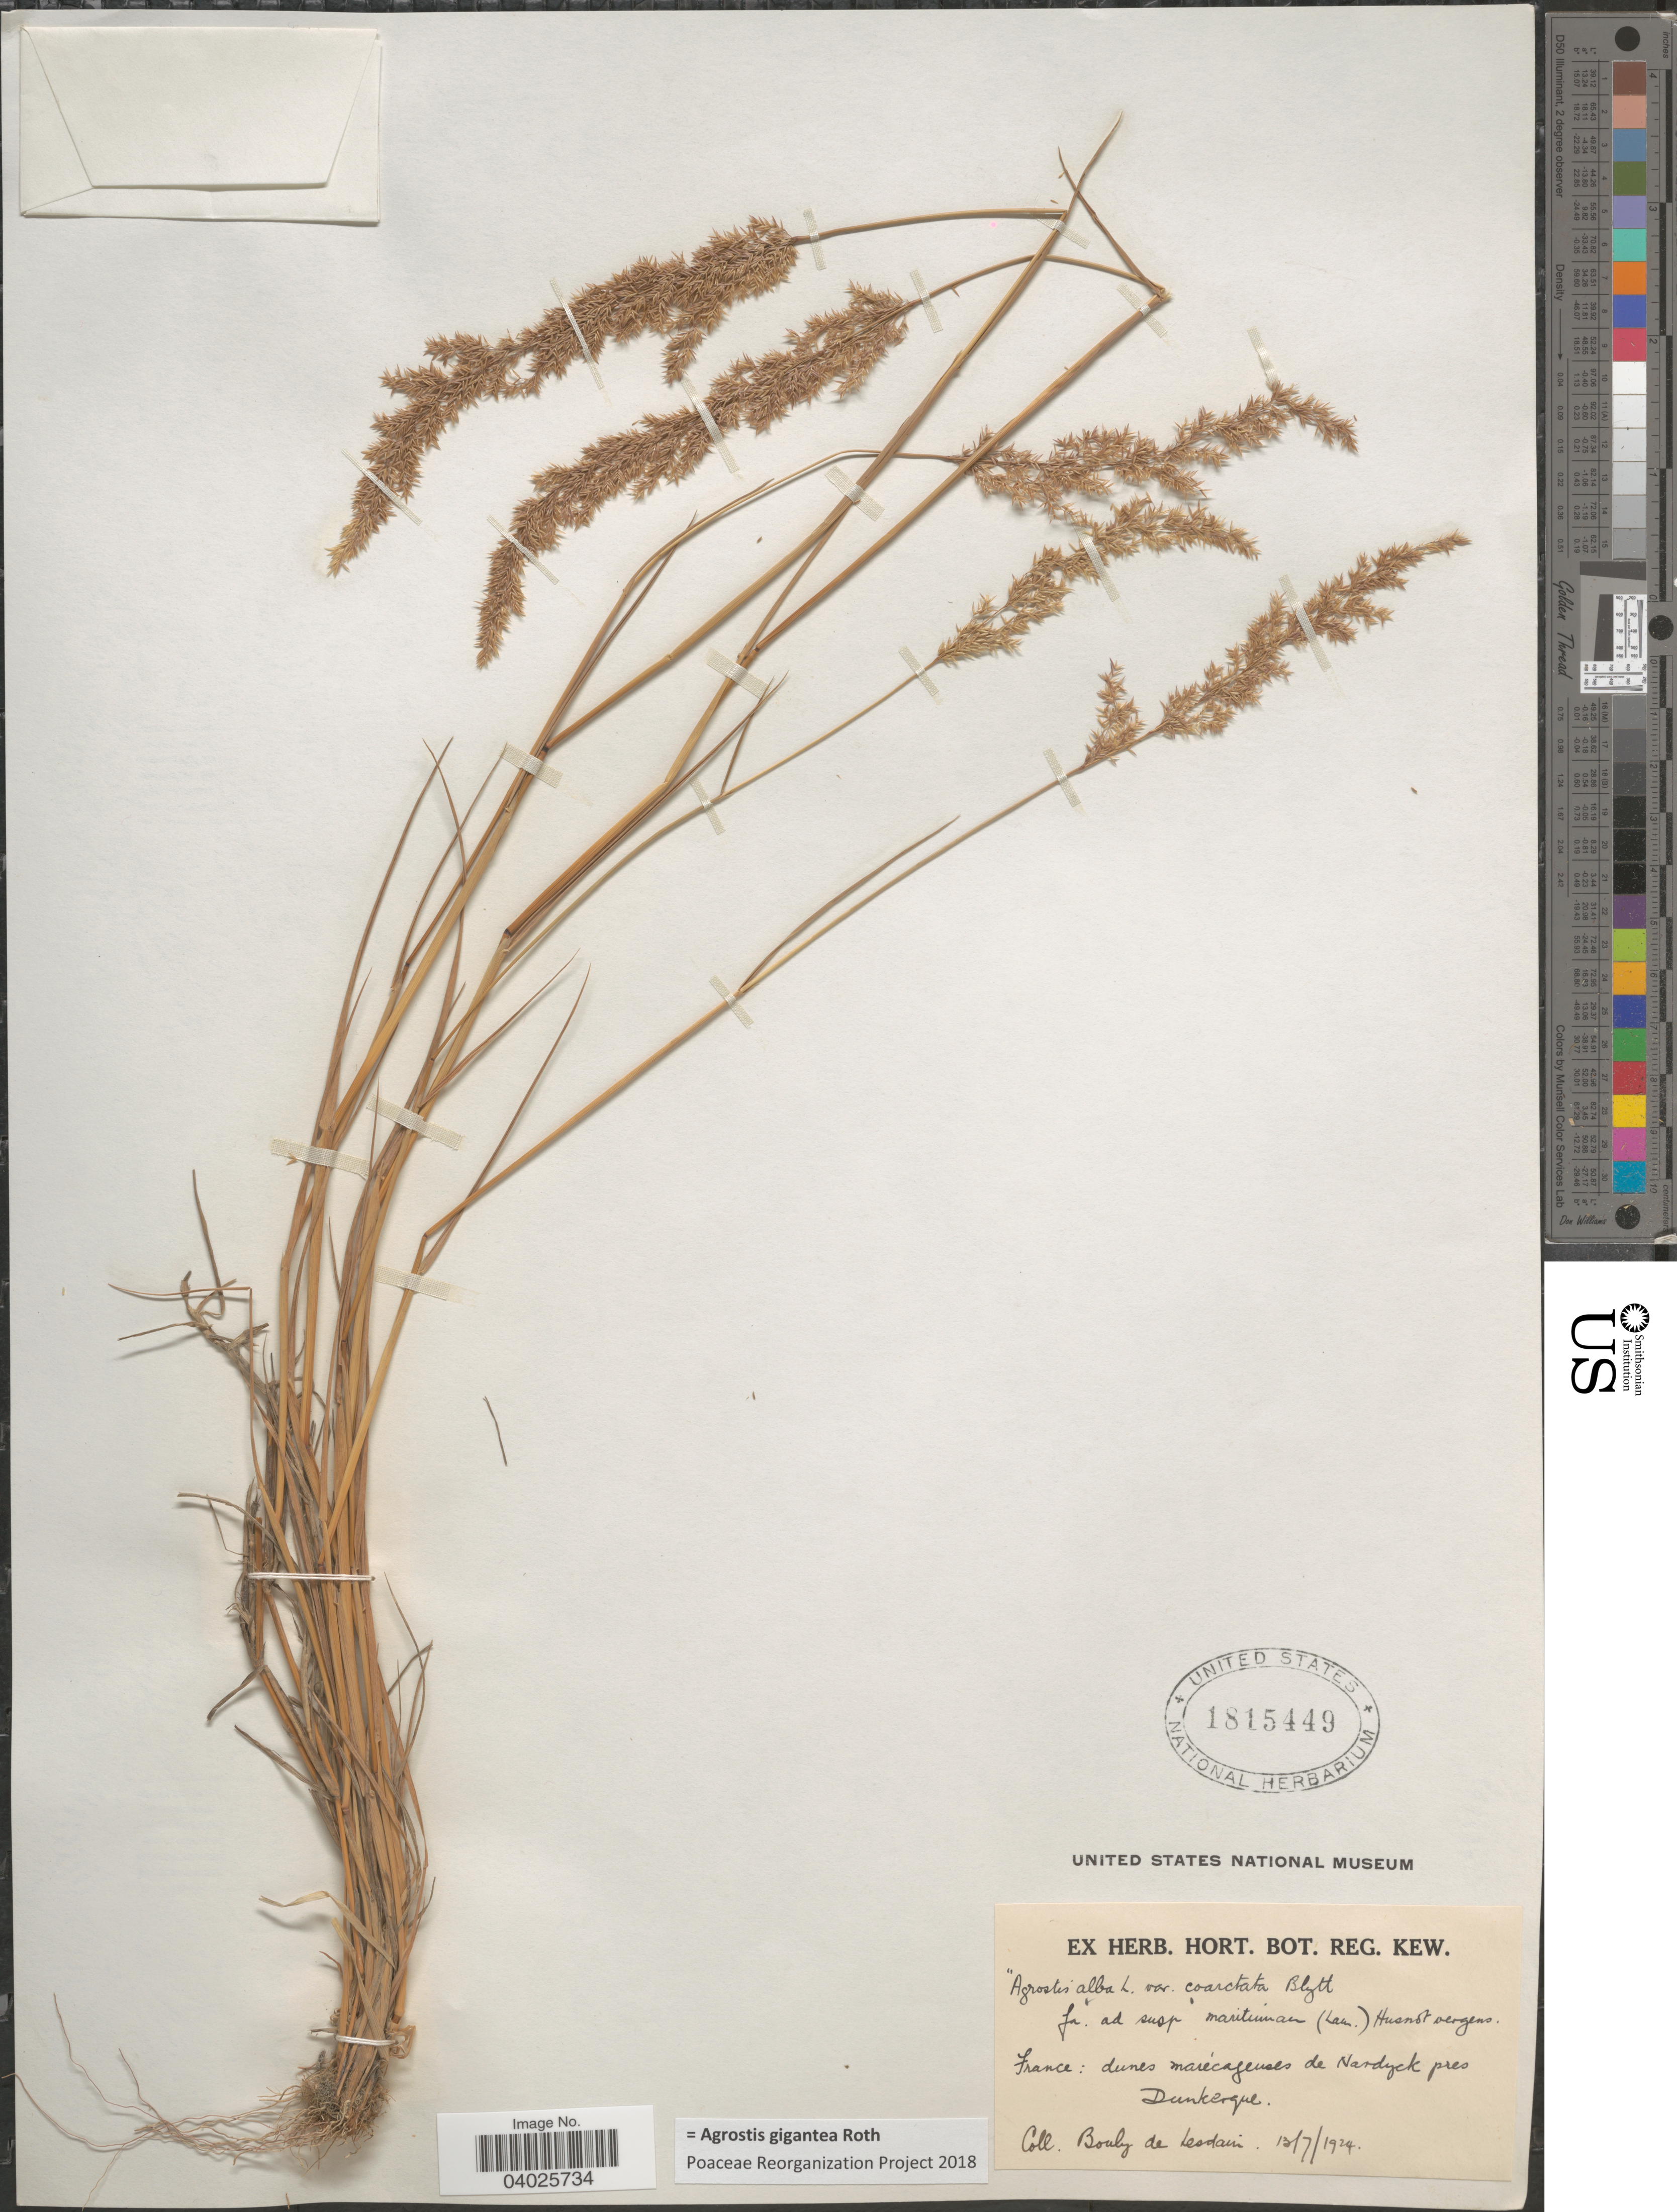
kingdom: Plantae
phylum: Tracheophyta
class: Liliopsida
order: Poales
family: Poaceae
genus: Agrostis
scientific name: Agrostis gigantea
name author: Roth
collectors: M. Bouly de Lesdain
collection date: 1924-07-13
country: France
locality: Dunes marécageuses de Nardyck pres Dunkerque.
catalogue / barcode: US 1815449